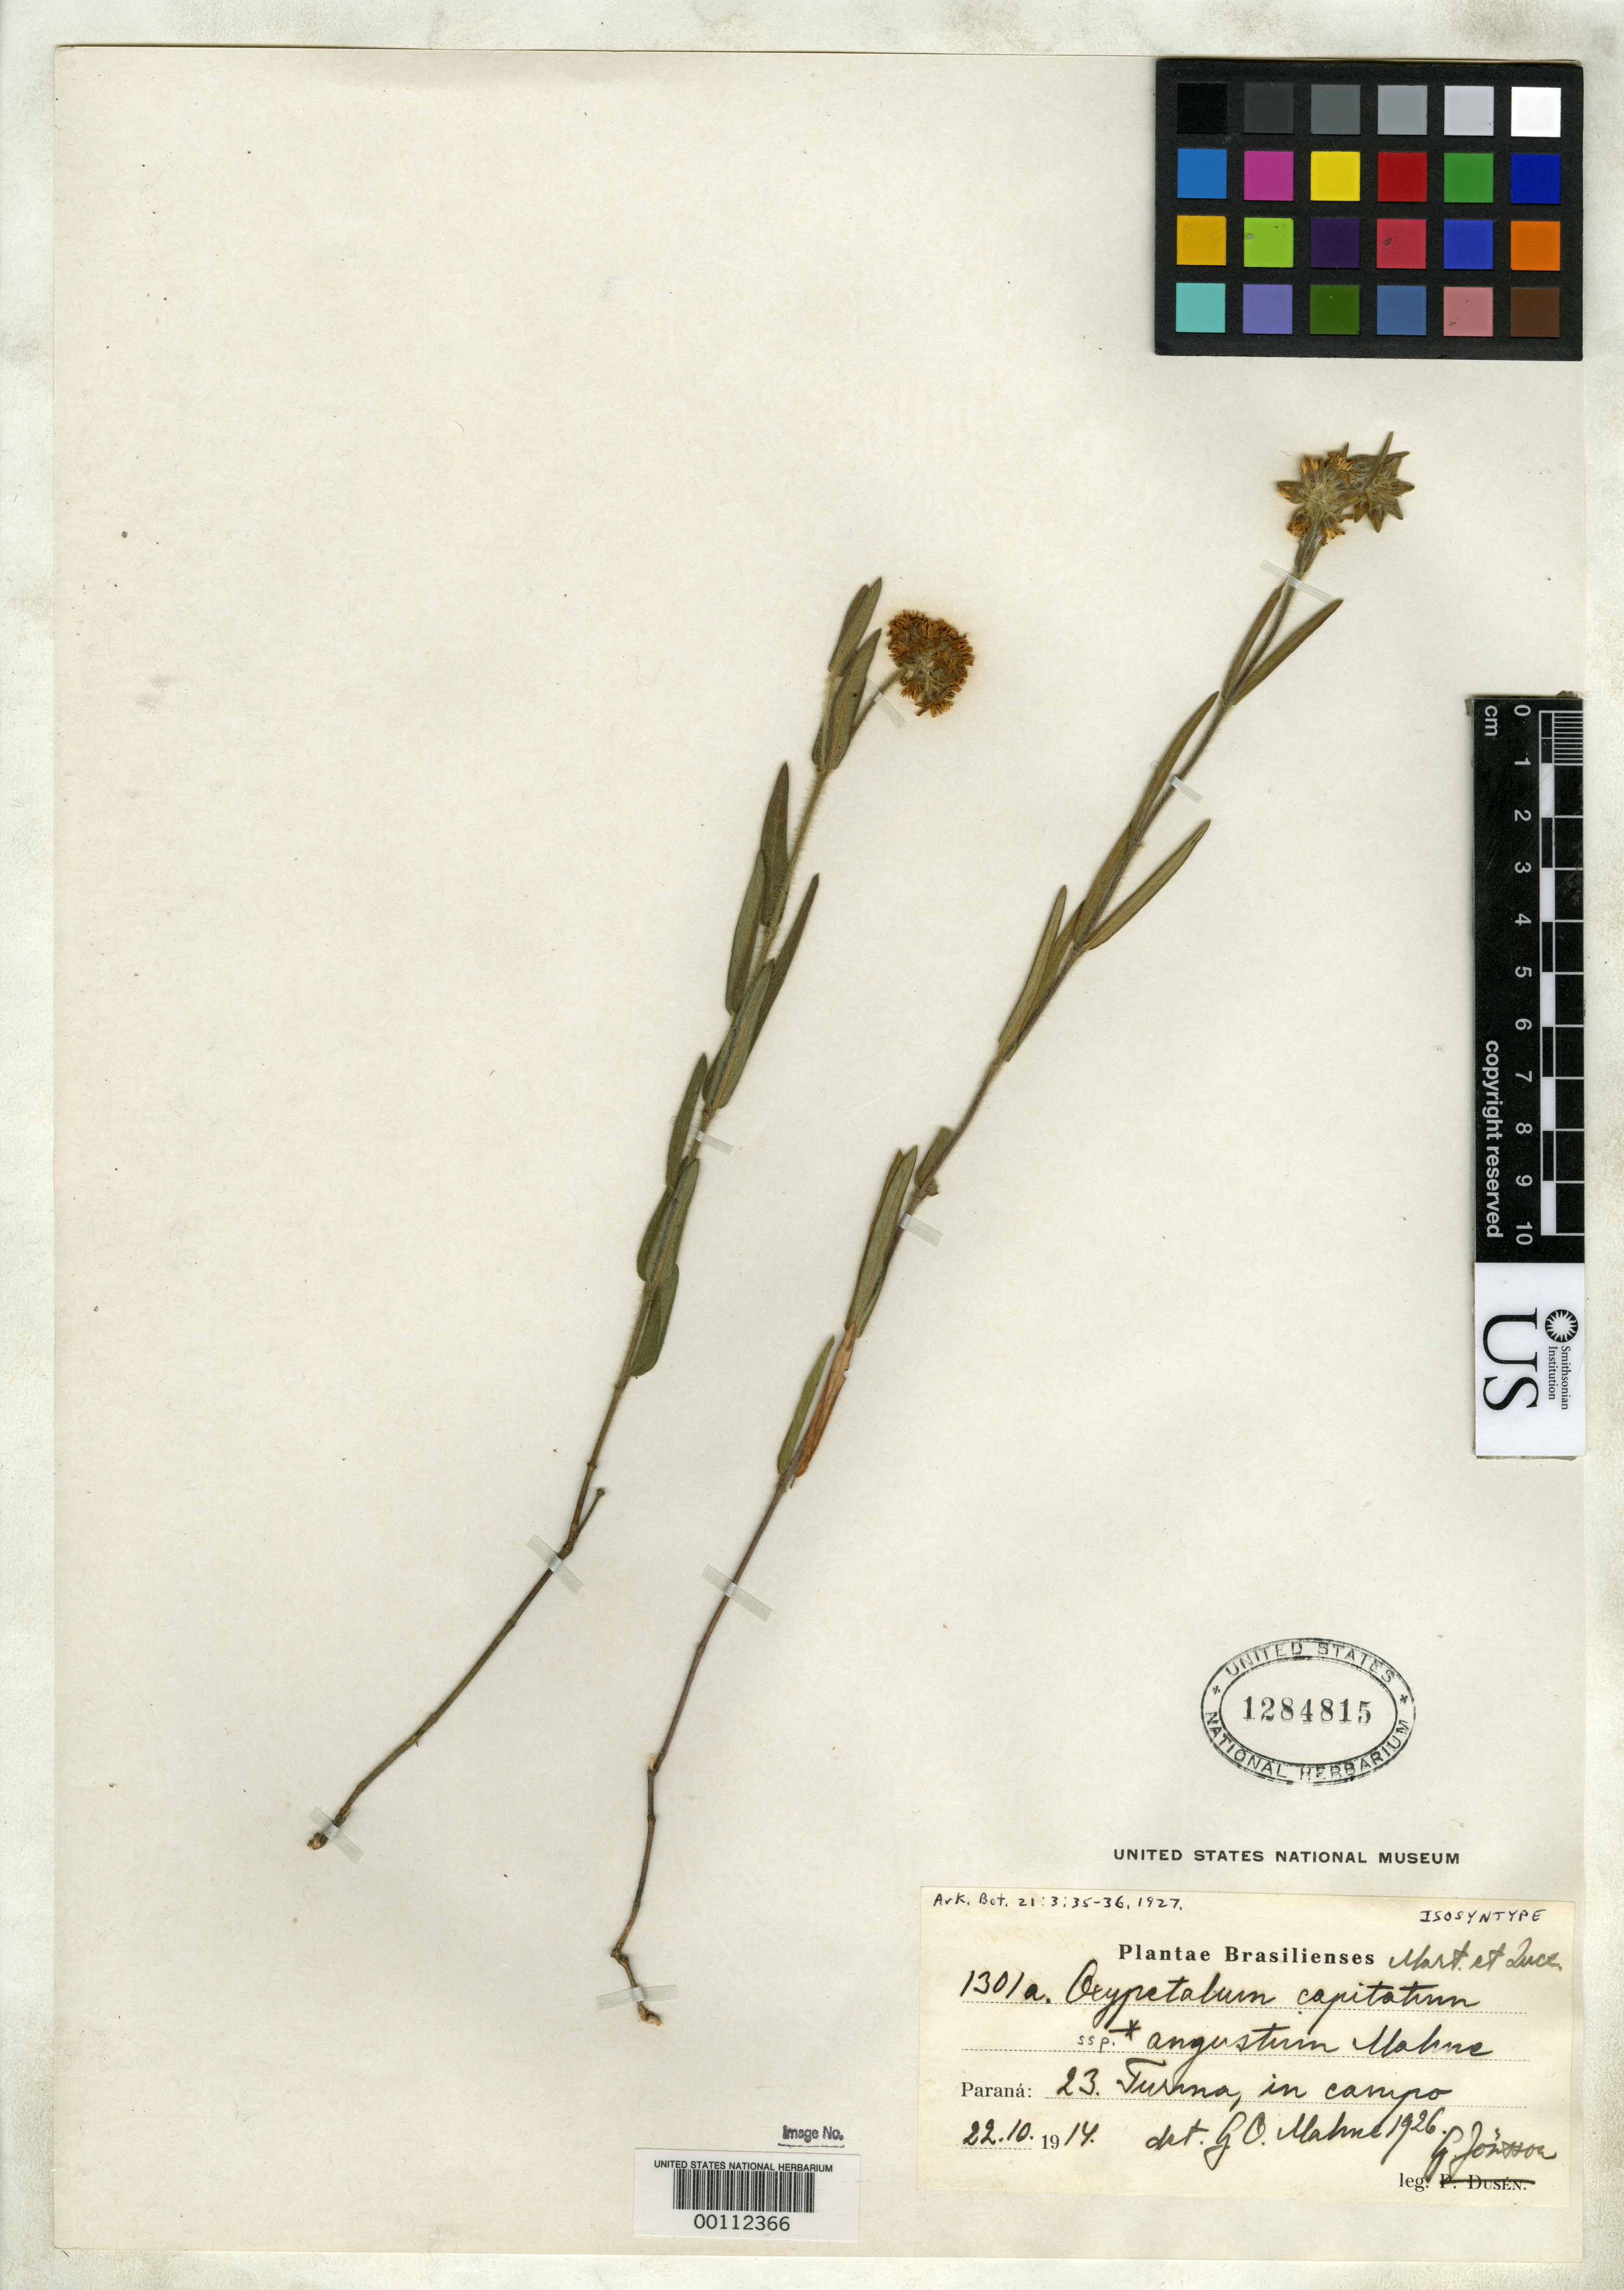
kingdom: Plantae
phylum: Tracheophyta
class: Magnoliopsida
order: Gentianales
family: Apocynaceae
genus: Oxypetalum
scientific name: Oxypetalum capitatum subsp. angustum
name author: Malme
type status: Isosyntype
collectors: G. Jönsson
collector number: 1301 A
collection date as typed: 22 Oct 1914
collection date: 1914-10-22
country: Brazil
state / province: Paraná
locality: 23 turma, in camp.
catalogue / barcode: US 1284815